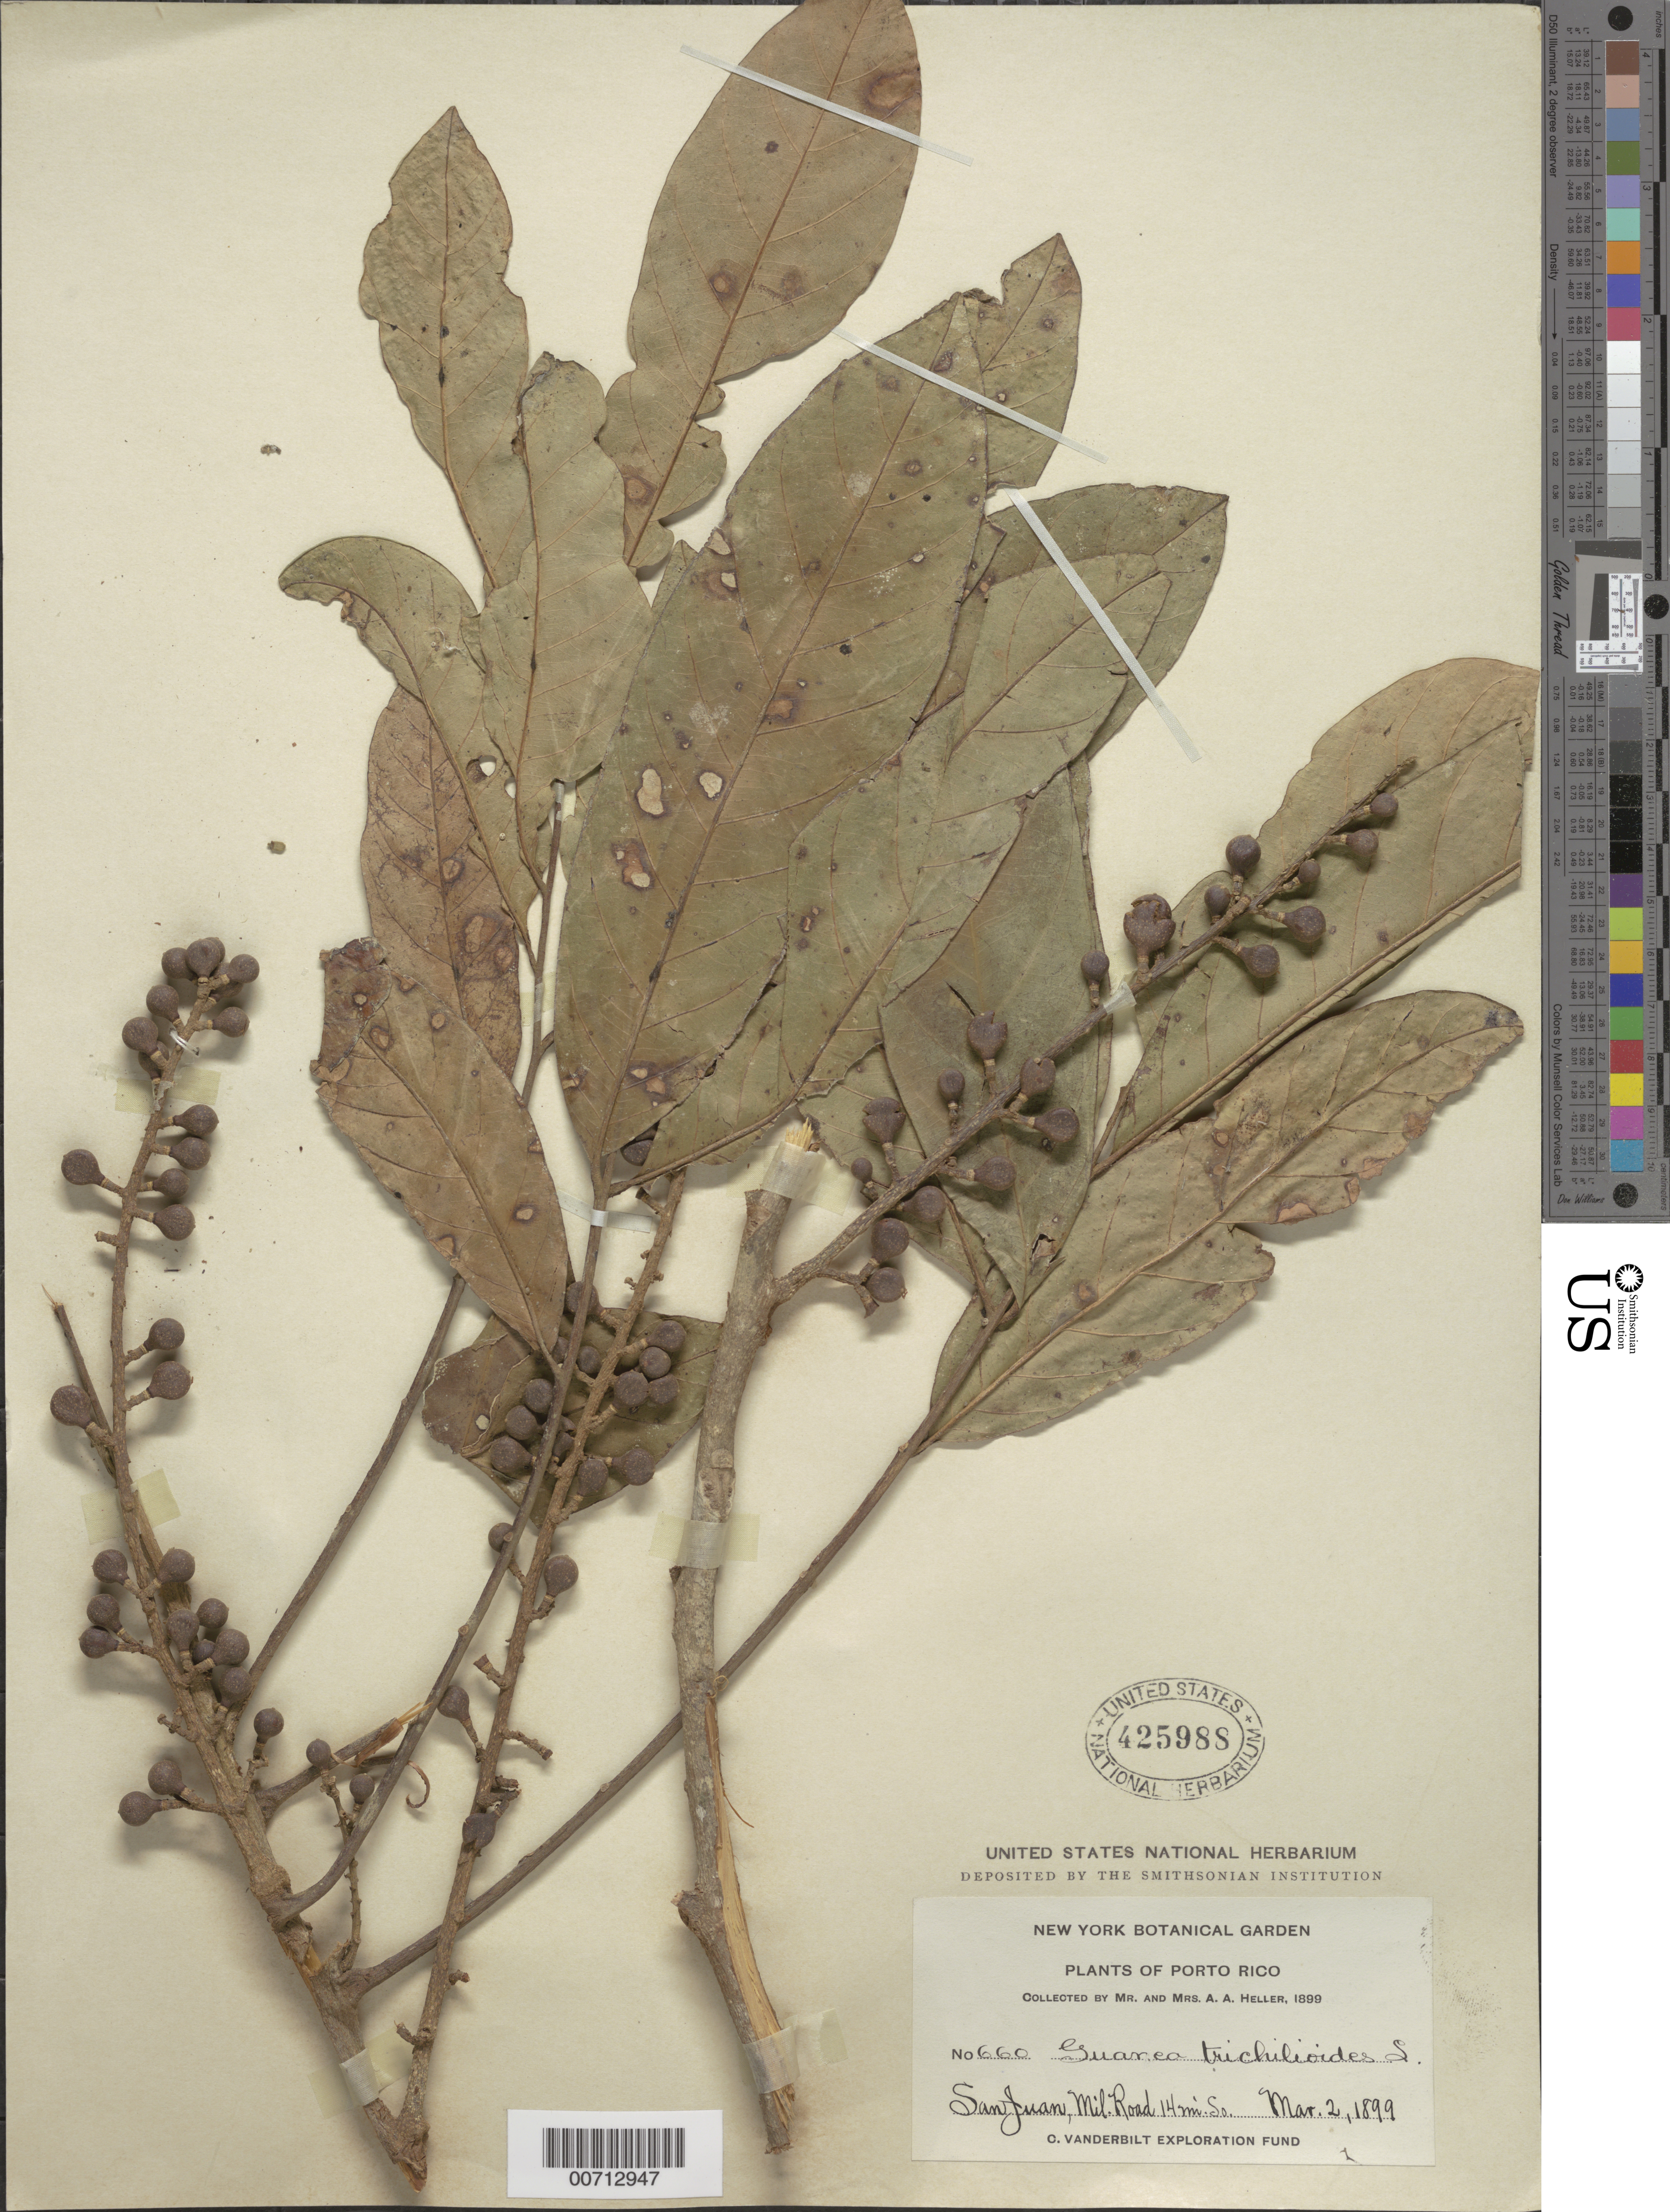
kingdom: Plantae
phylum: Tracheophyta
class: Magnoliopsida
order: Sapindales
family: Meliaceae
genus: Guarea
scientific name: Guarea trichilioides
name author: L.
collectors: A. A. Heller & -- Heller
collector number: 660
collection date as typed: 02 Mar 1899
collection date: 1899-03-02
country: Puerto Rico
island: Greater Antilles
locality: San Juan, Military Rd 14 mi S of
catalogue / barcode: US 425988